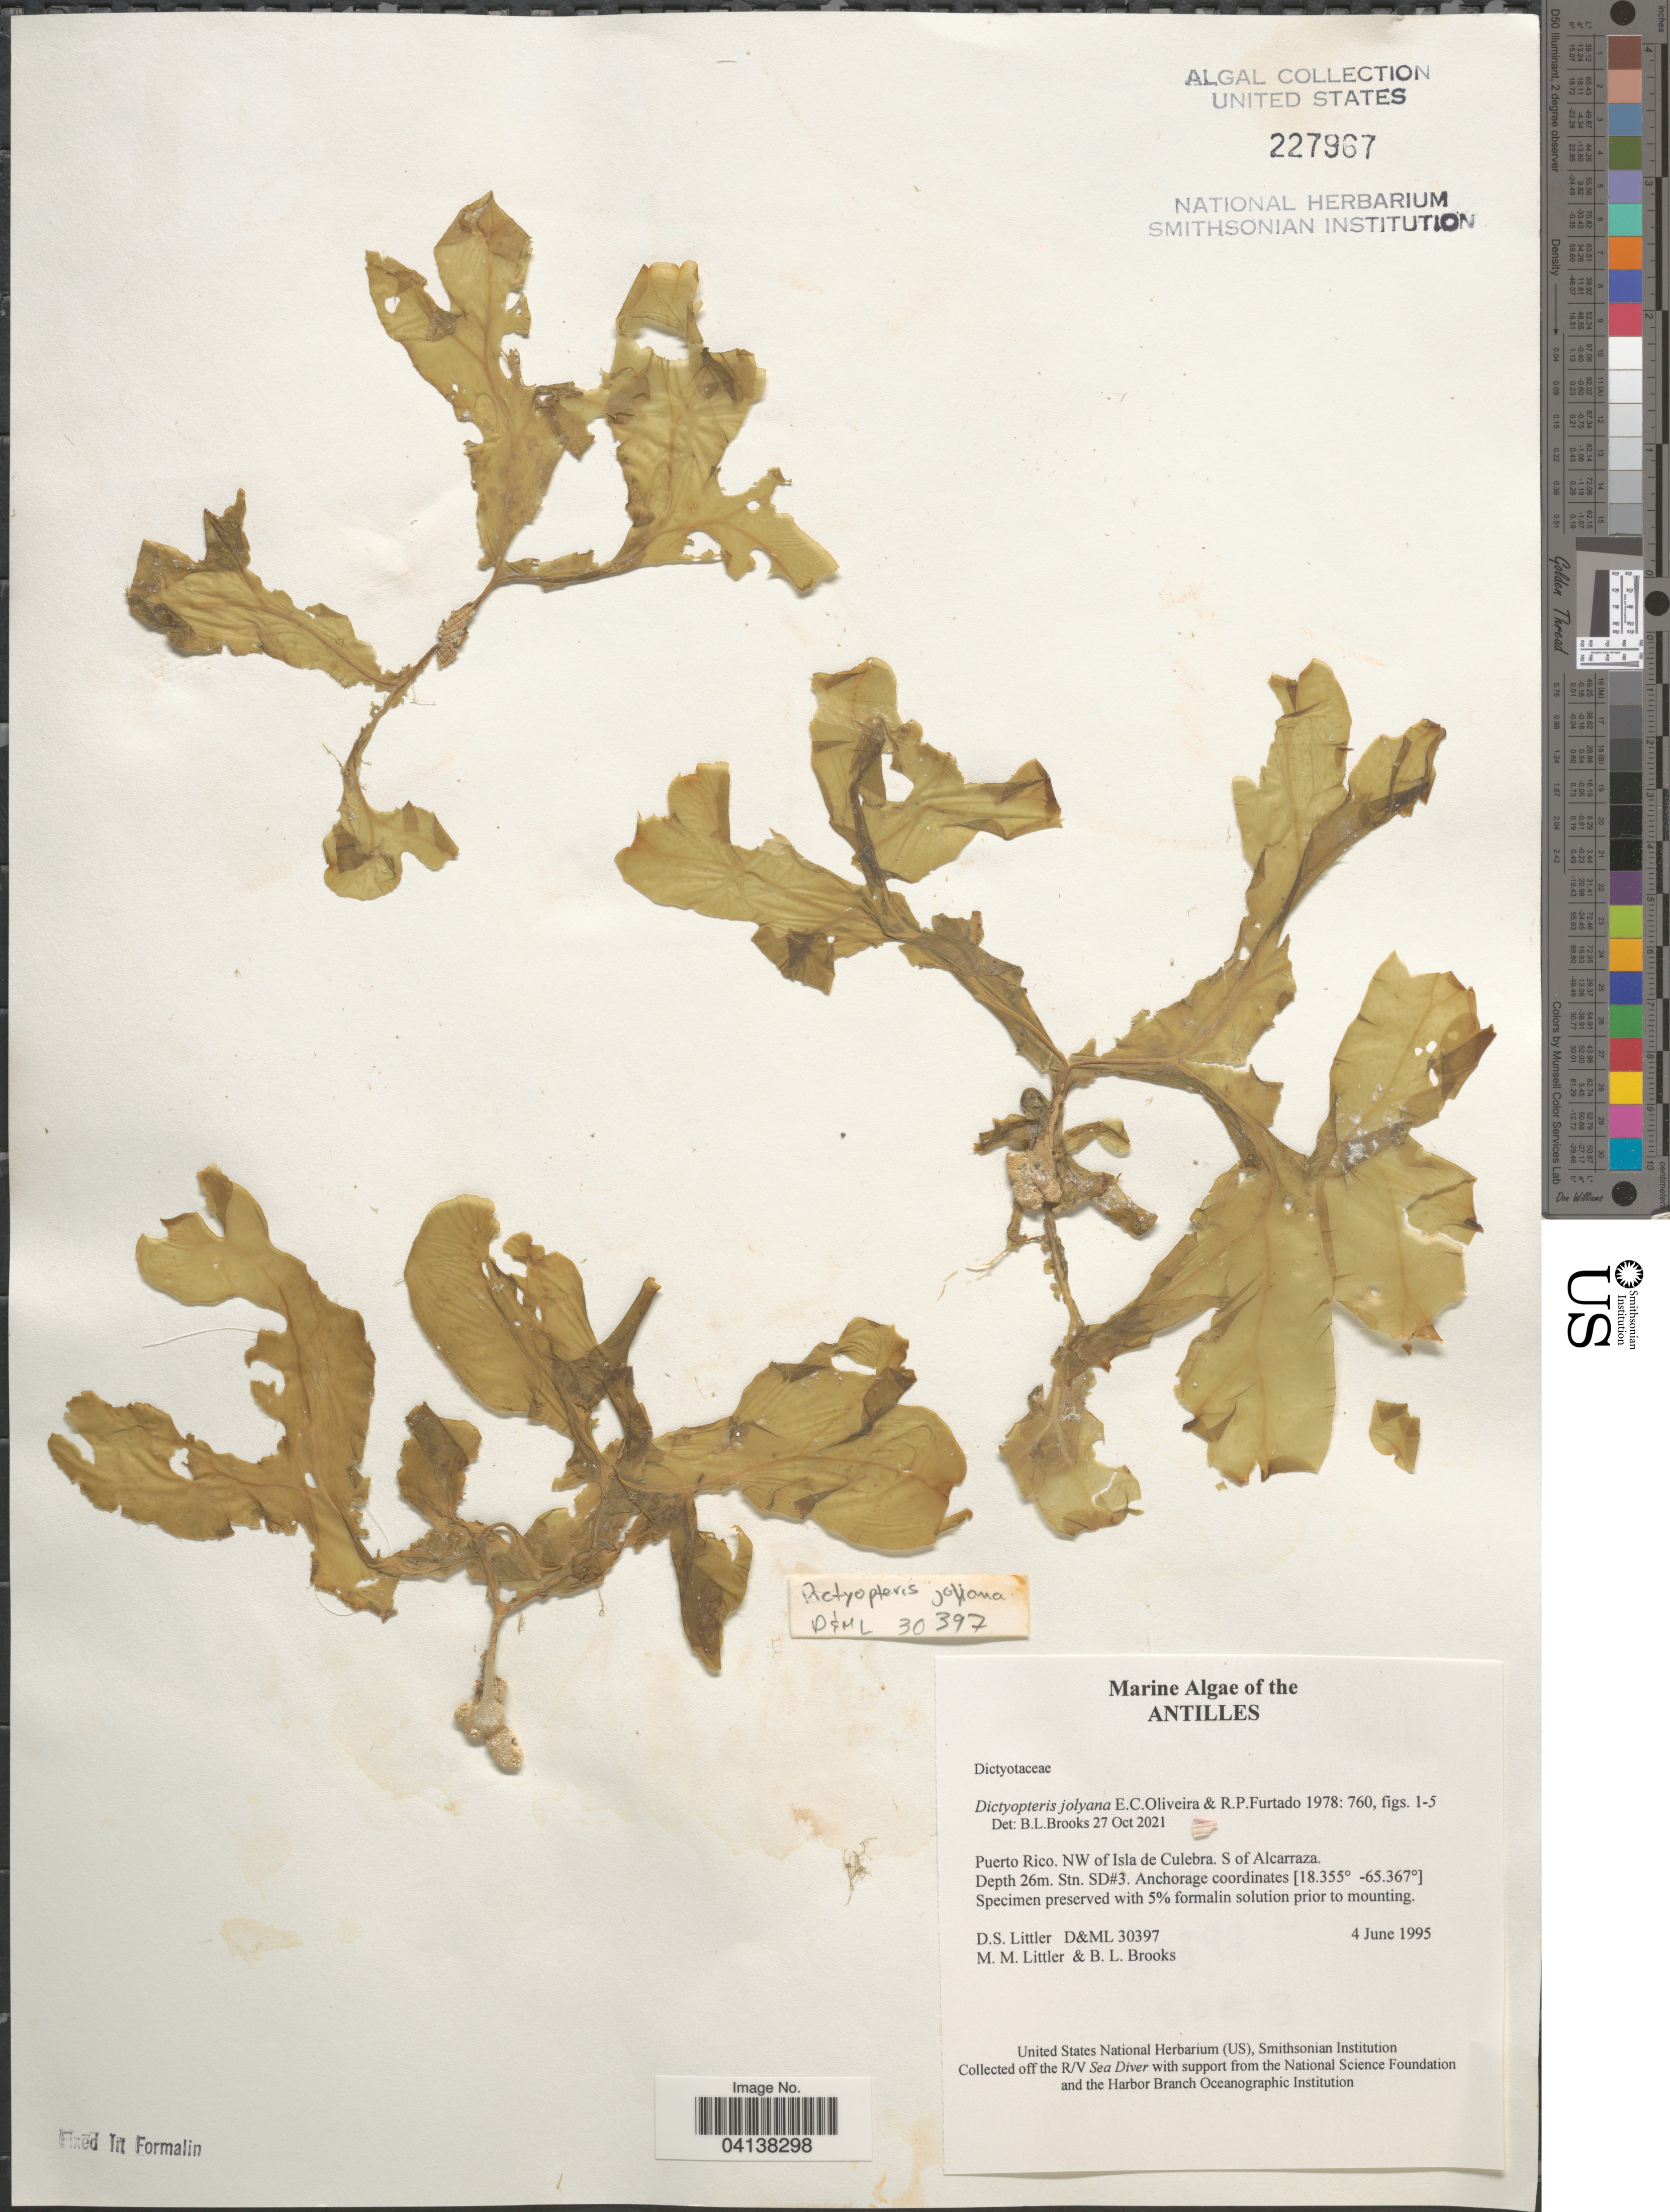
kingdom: Chromista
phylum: Ochrophyta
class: Phaeophyceae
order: Dictyotales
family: Dictyotaceae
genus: Dictyopteris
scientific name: Dictyopteris jolyana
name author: E.C. Oliveira & R.P. Furtado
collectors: D. S. Littler & B. Brooks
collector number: D&ML 30397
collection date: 1995-06-04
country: Puerto Rico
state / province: Culebra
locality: The Antilles. NW of Isla de Culebra. S of Alcarraza. Stn. SD#3.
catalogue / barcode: US 227967